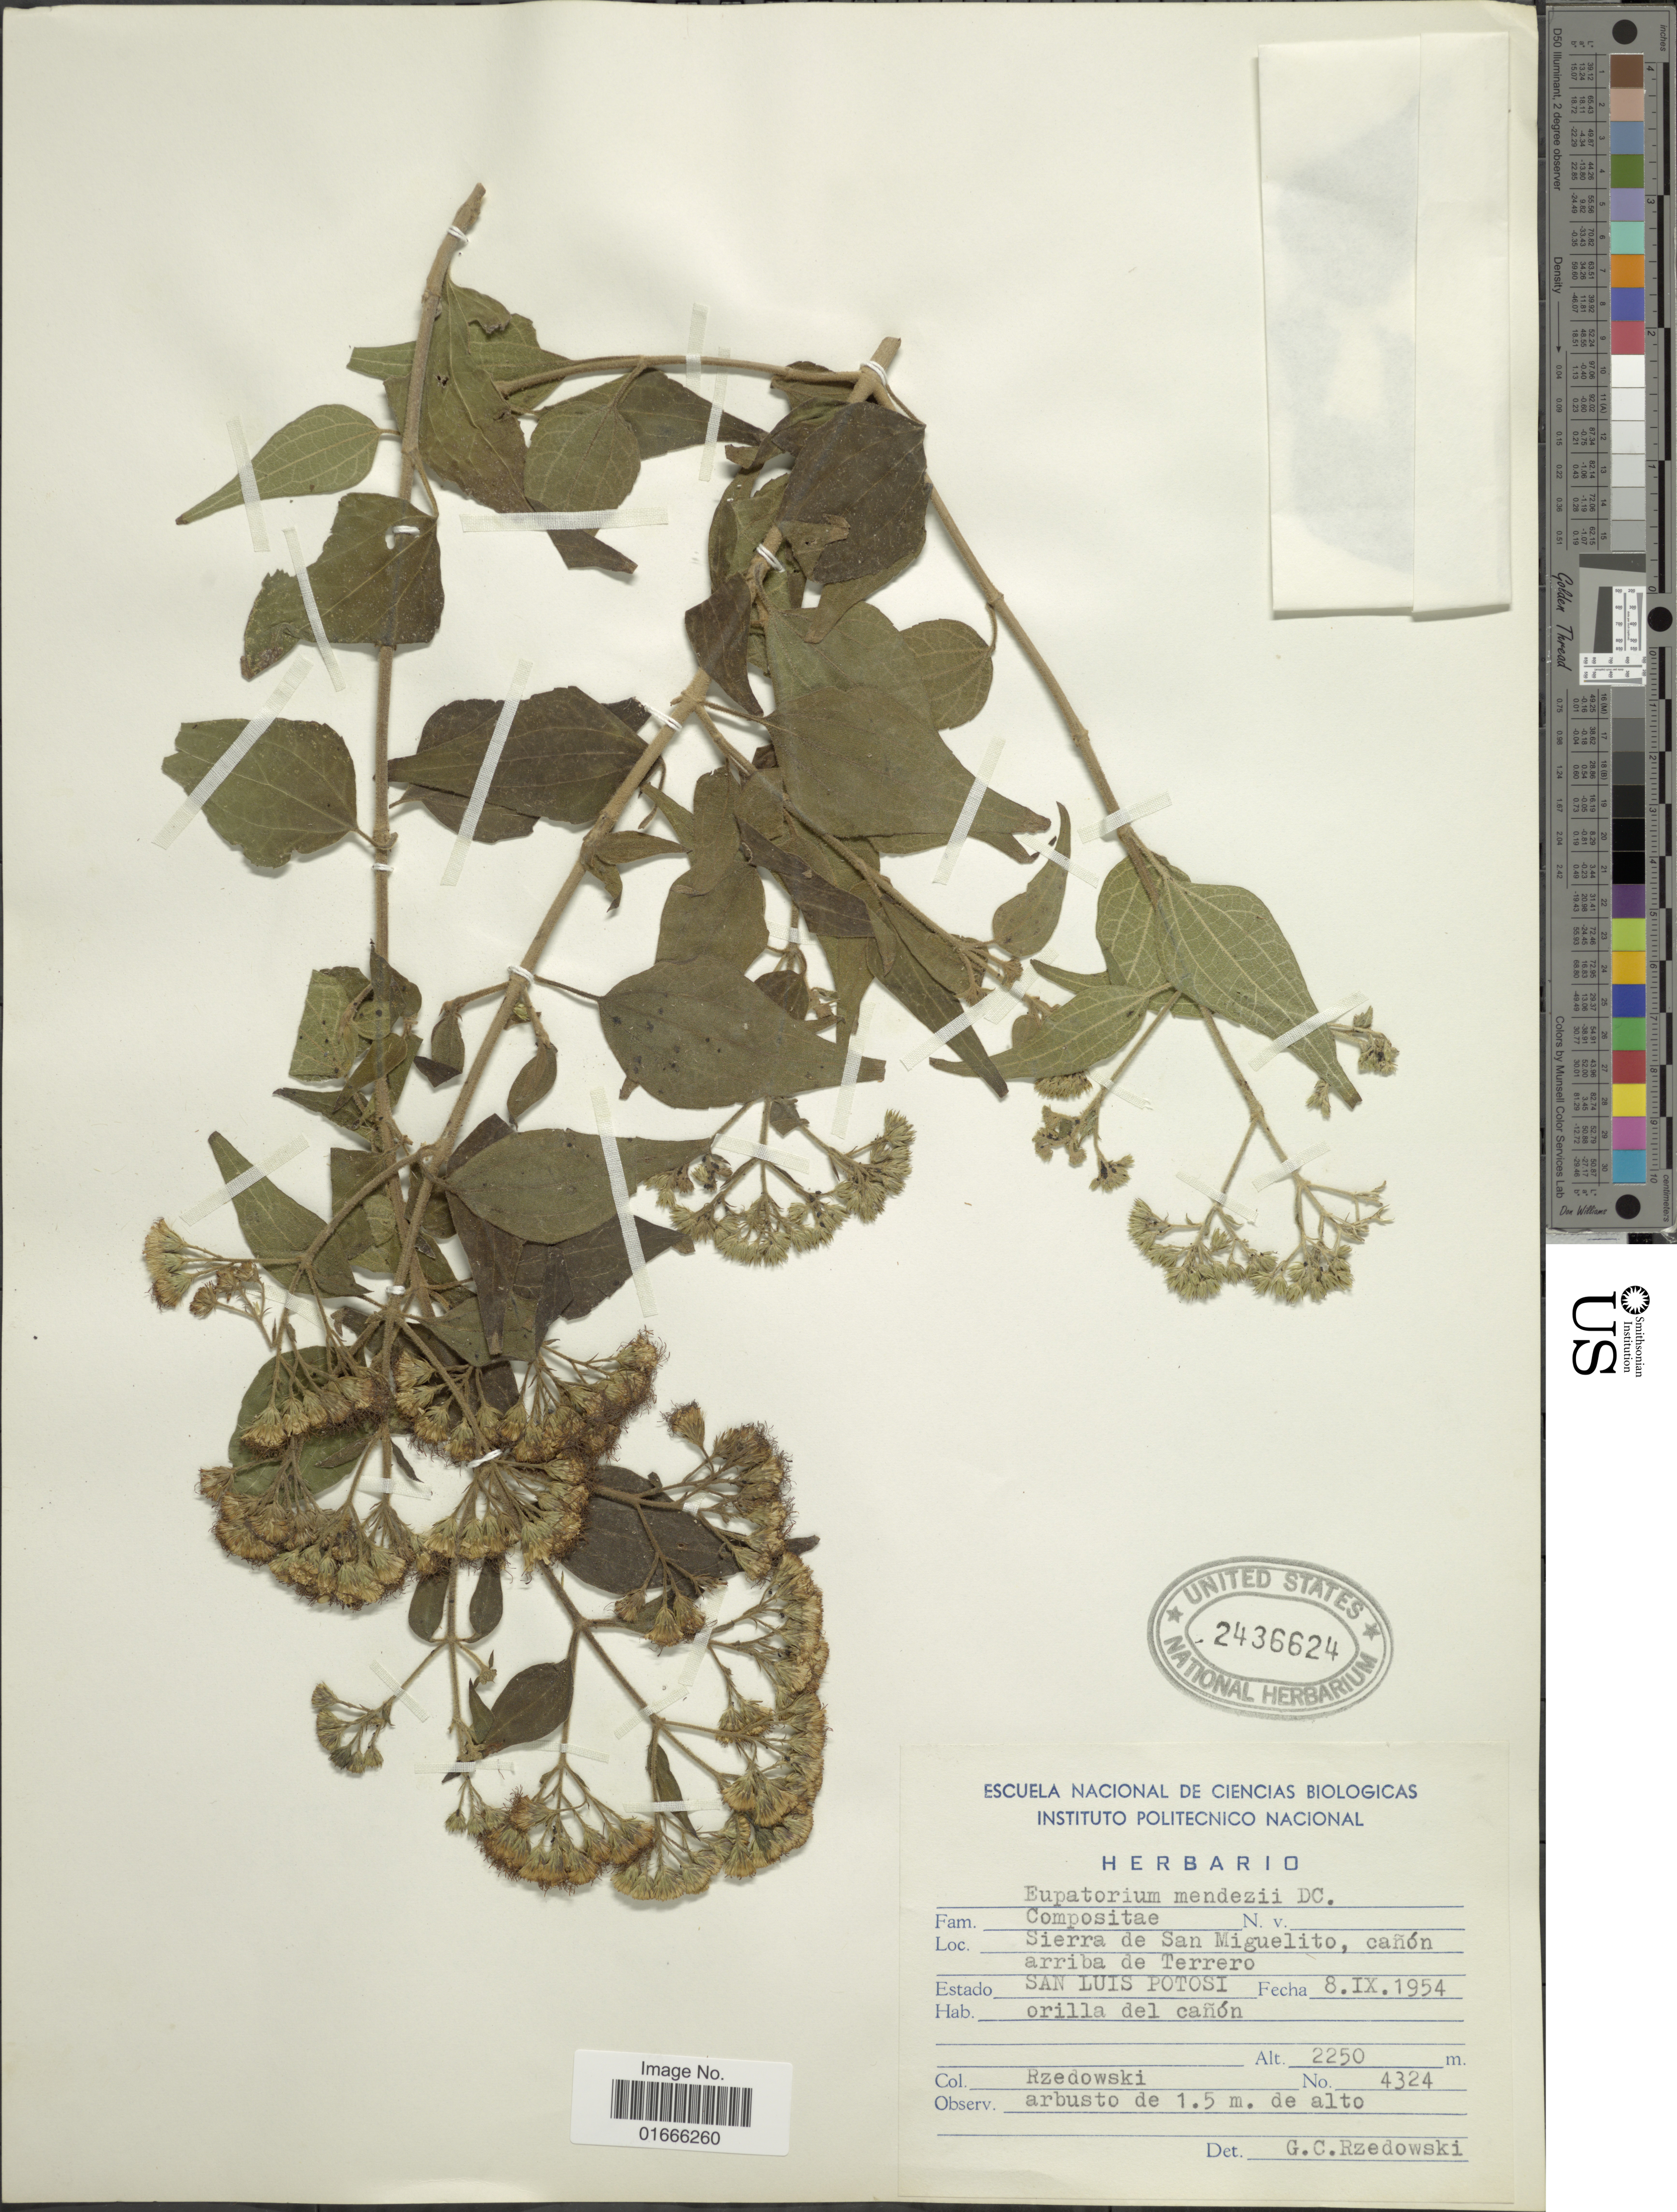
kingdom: Plantae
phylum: Tracheophyta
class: Magnoliopsida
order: Asterales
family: Asteraceae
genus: Chromolaena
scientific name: Chromolaena papanthense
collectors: Rzedowski, --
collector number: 4324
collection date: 1954-09-08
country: Mexico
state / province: San Luis Potosí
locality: Sierra de San Miguelita, canon arriba de Terrero.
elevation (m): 2250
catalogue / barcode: US 2436624